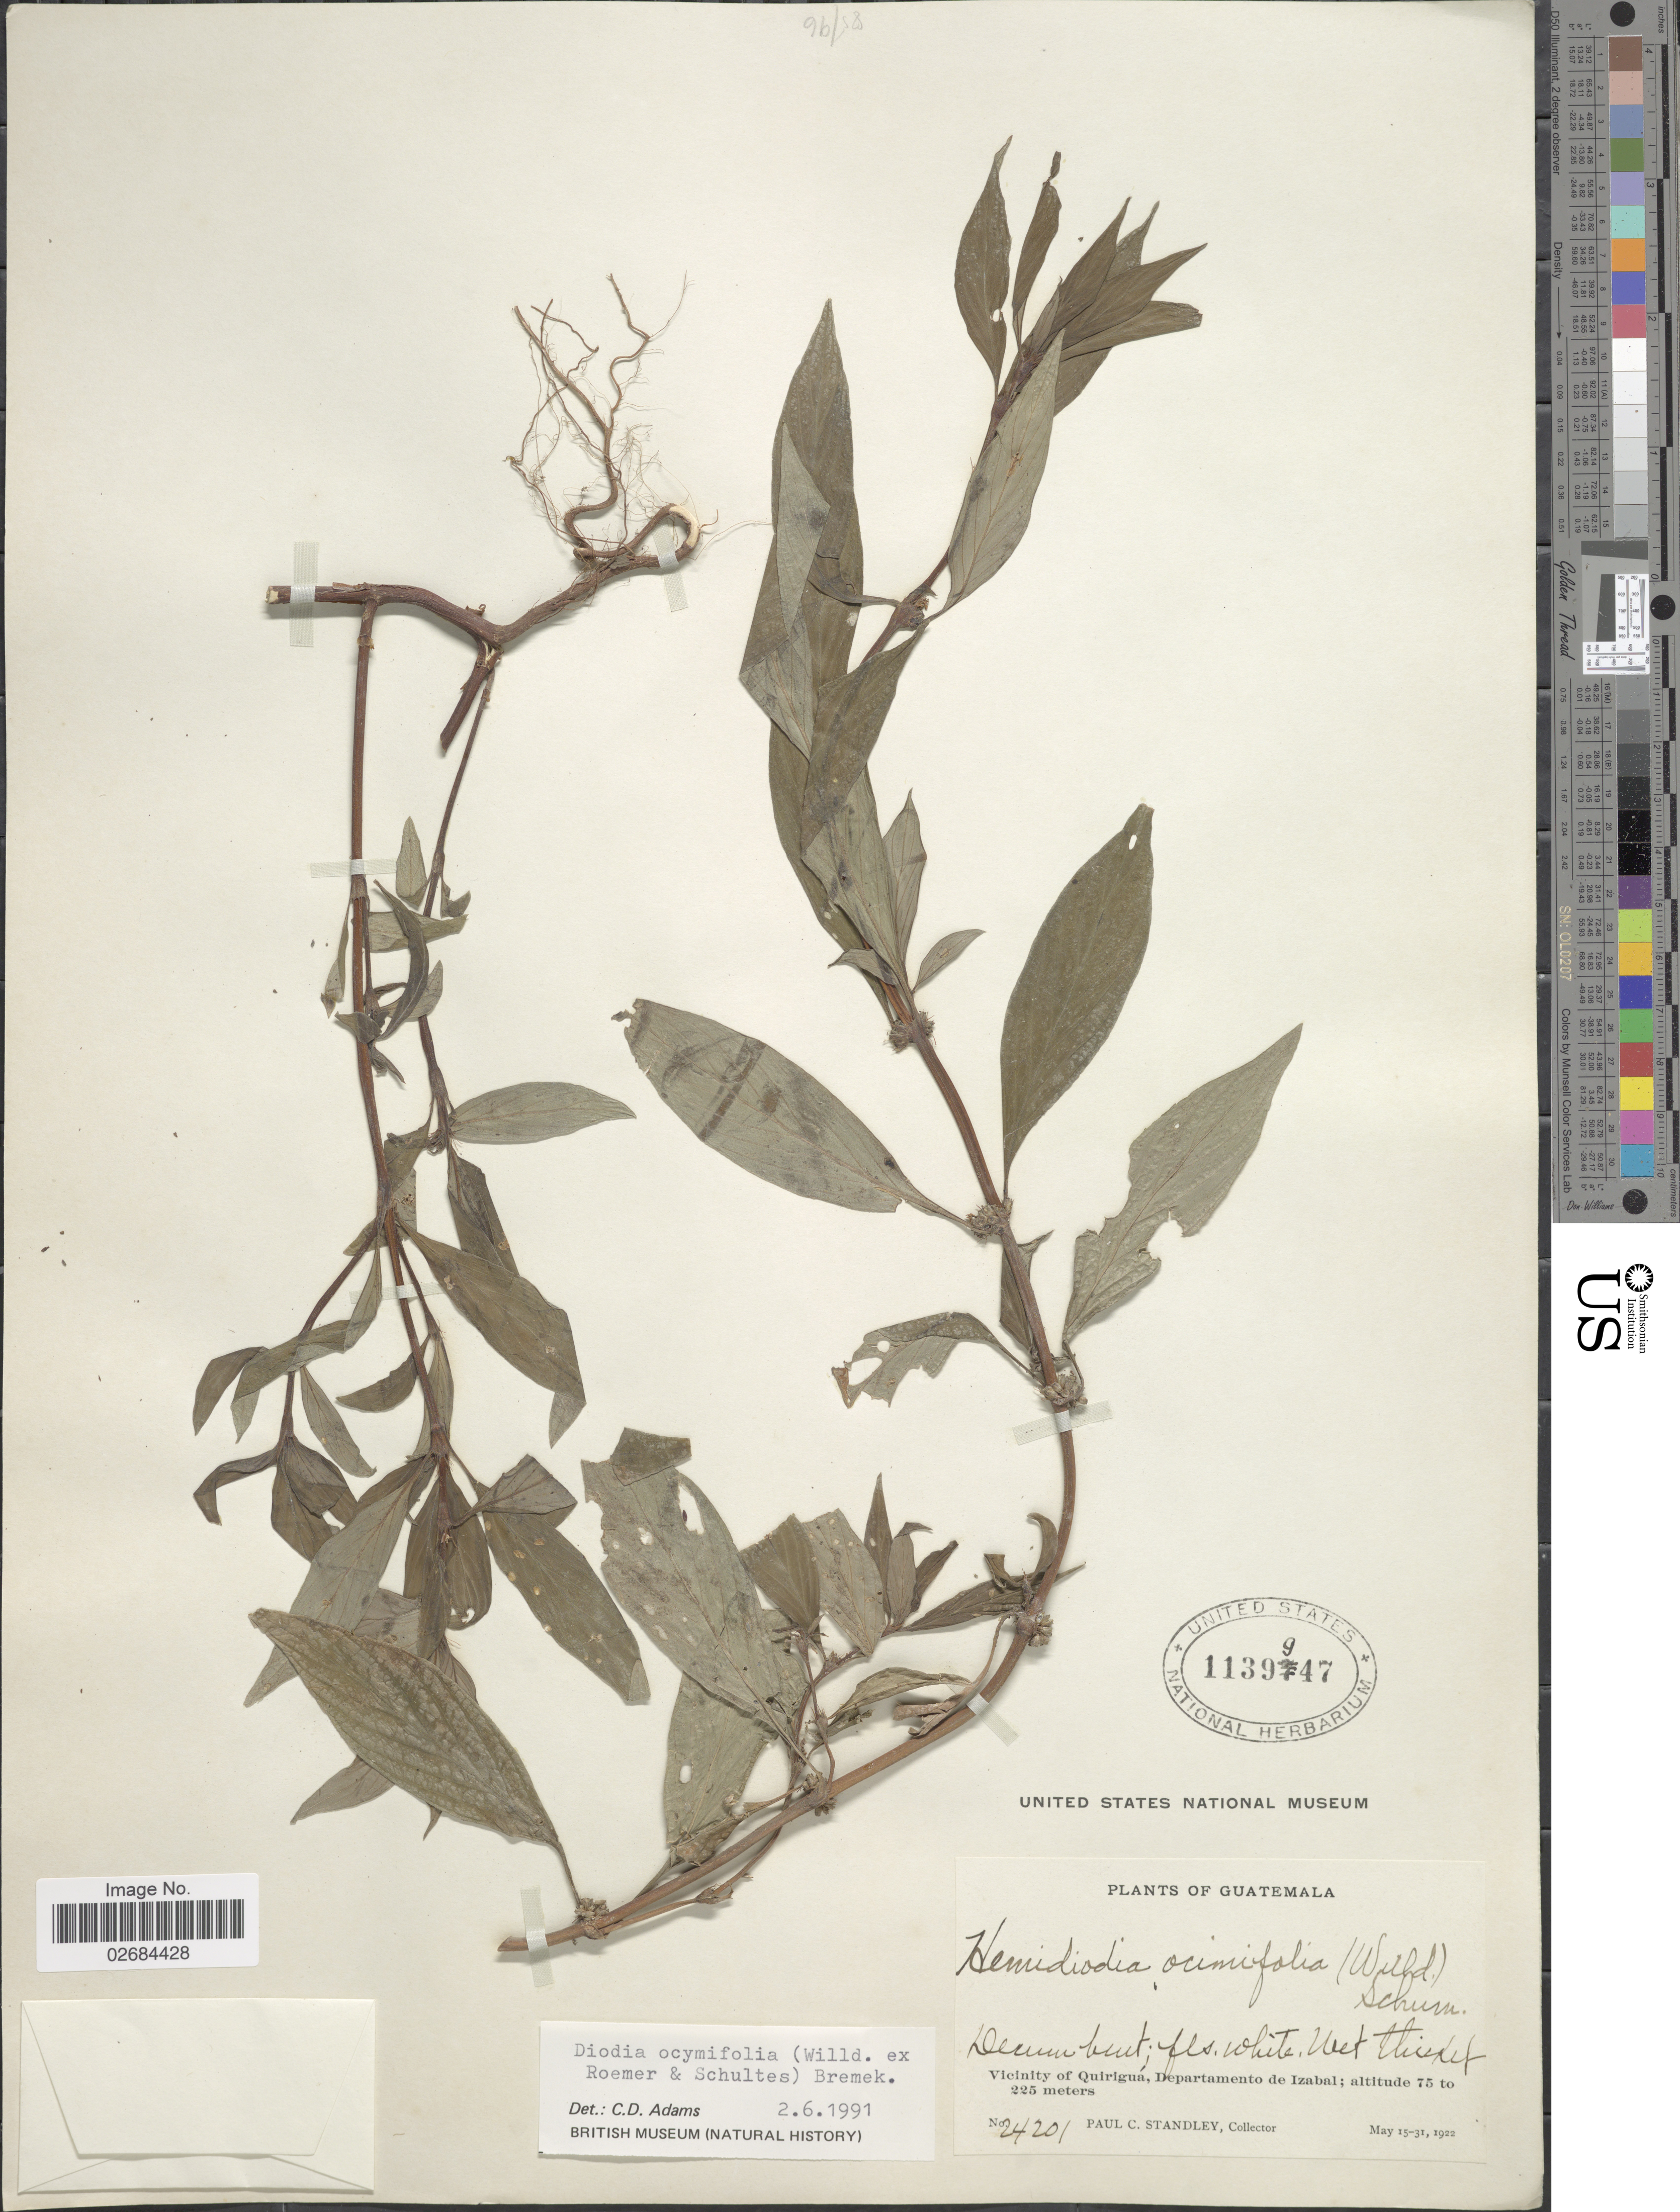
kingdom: Plantae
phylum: Tracheophyta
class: Magnoliopsida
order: Gentianales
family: Rubiaceae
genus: Diodia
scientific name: Diodia ocymifolia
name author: (Willd. ex Roem. & Schult.) Bremek.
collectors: P. C. Standley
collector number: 24021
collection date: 1922-05-15/1922-05-31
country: Guatemala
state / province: Izabal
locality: Vicinity of Quiriguá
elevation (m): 75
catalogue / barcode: US 1139947